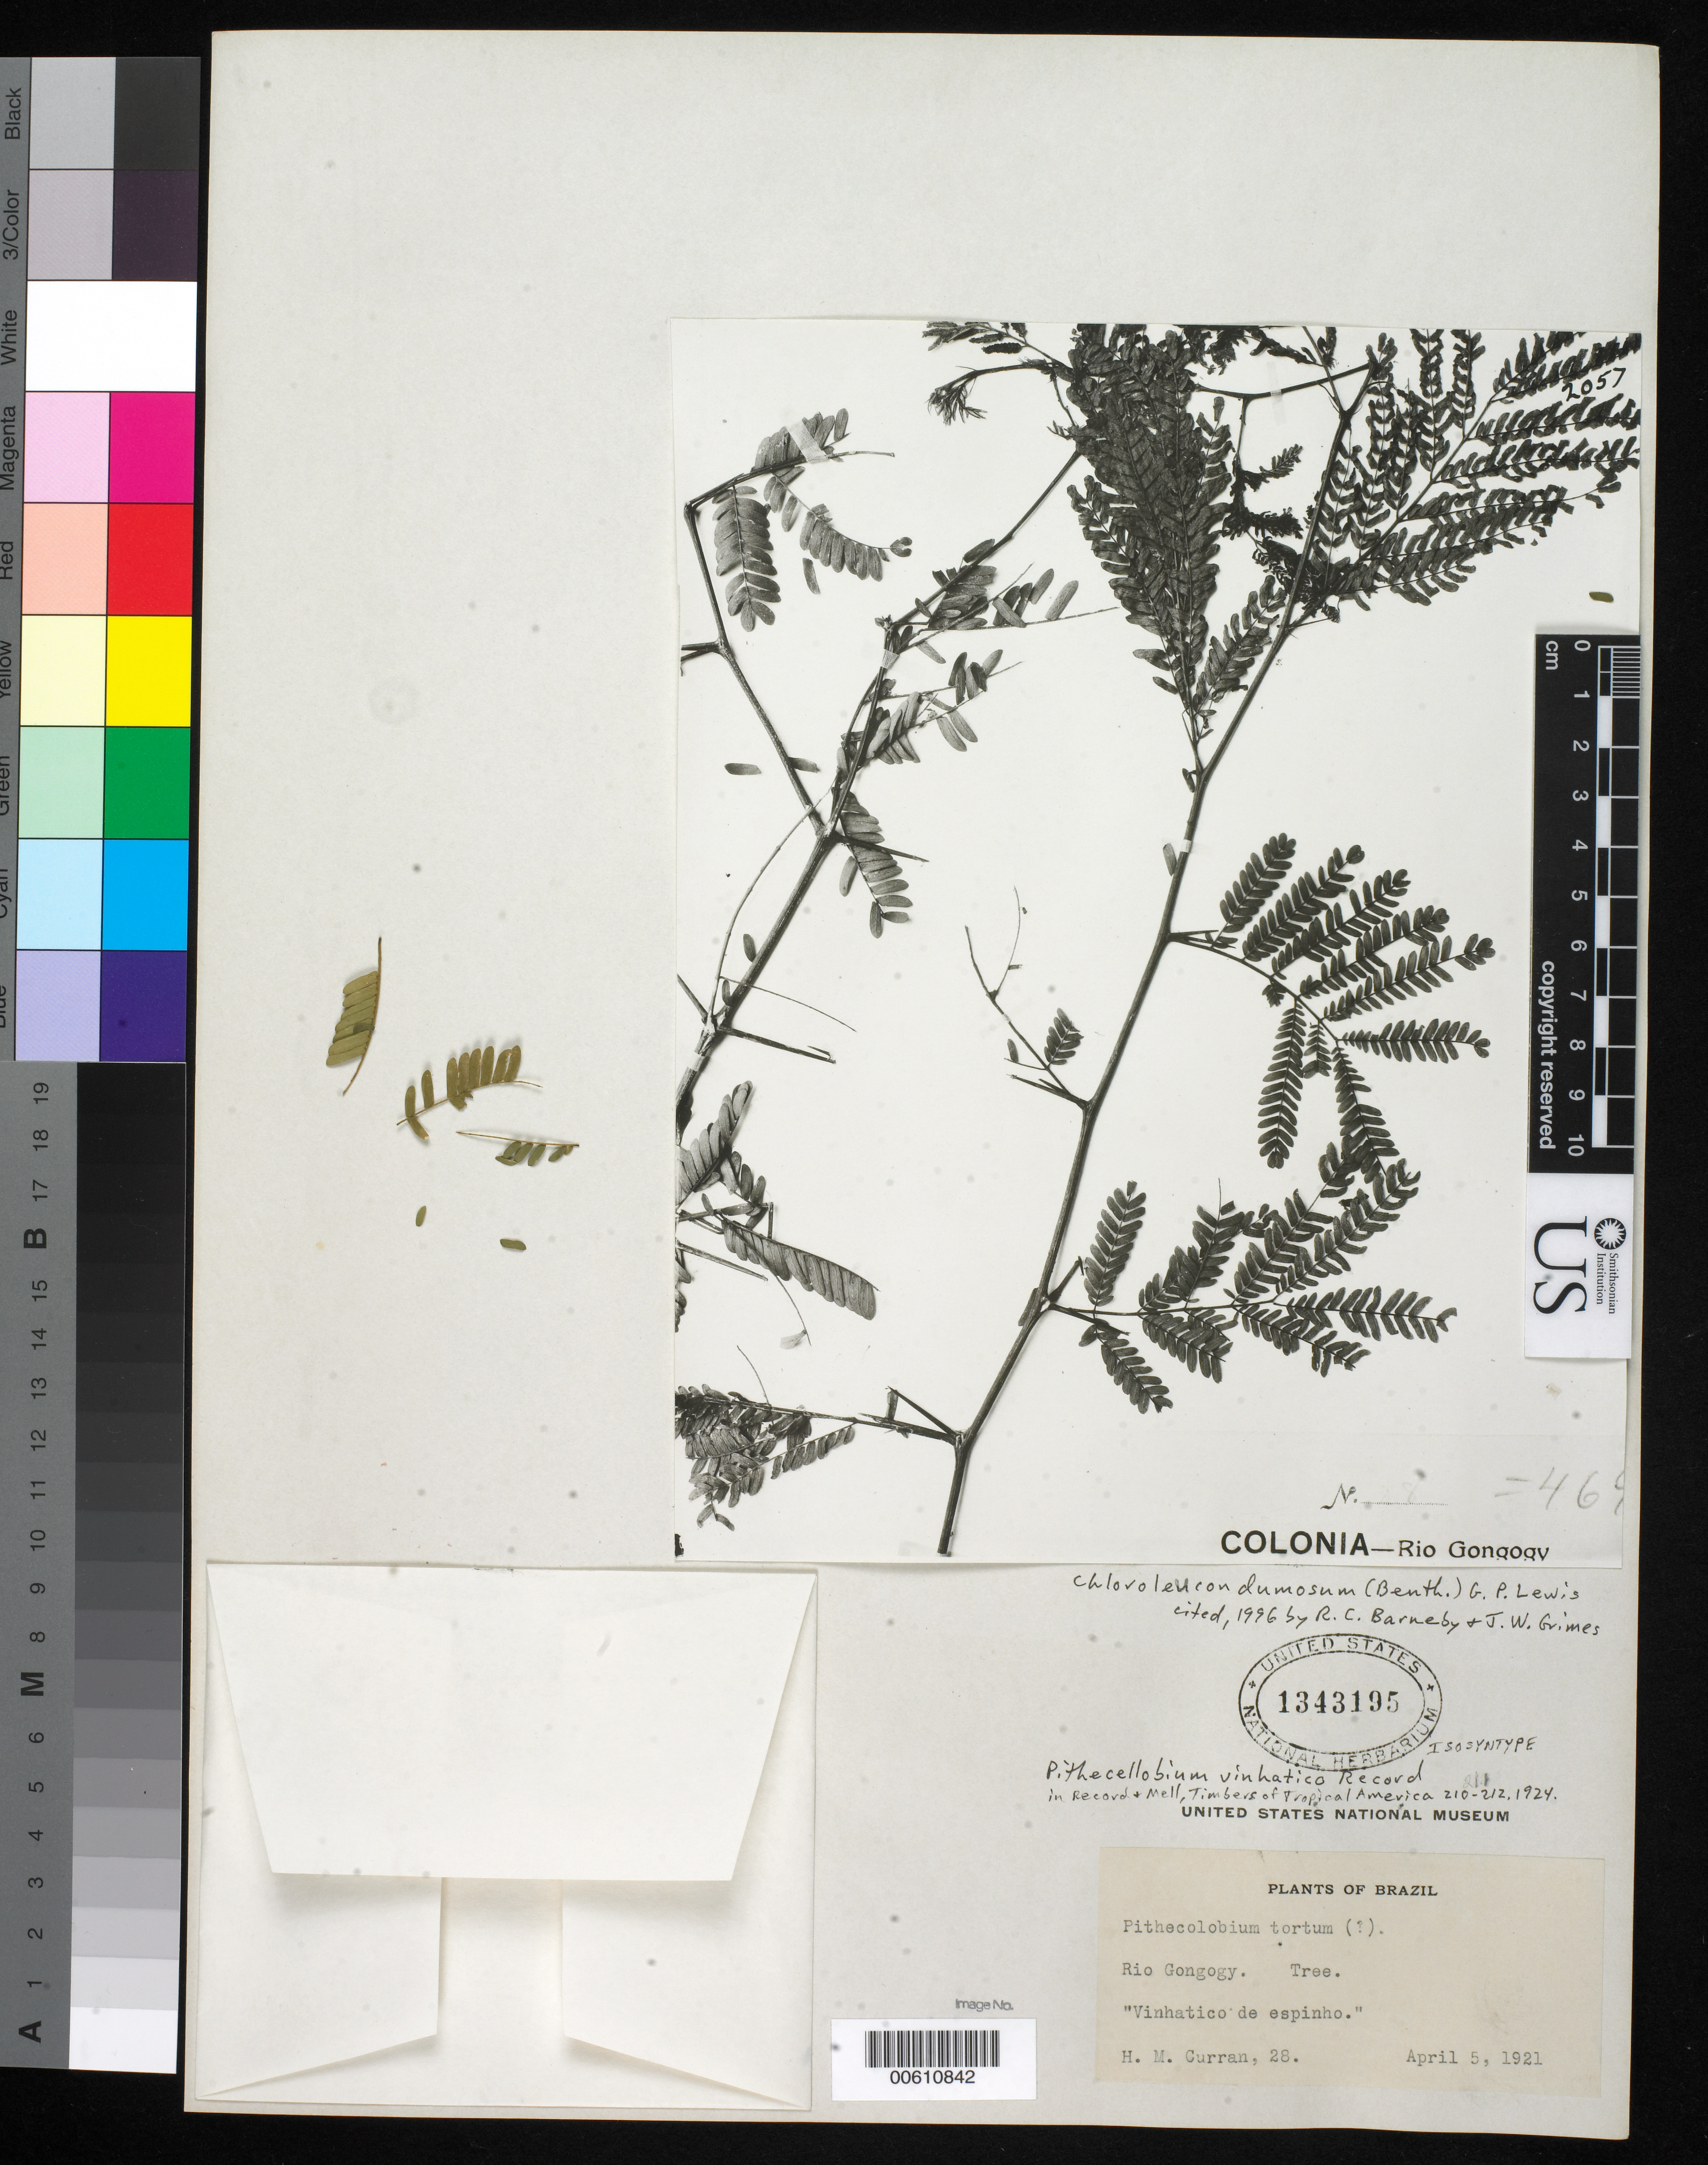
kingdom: Plantae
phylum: Tracheophyta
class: Magnoliopsida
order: Fabales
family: Fabaceae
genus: Pithecellobium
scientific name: Pithecellobium vinhatico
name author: Record in Record & Mell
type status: Isosyntype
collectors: H. M. Curran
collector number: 28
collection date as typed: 05 Apr 1921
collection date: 1921-04-05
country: Brazil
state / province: Bahia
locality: Rio Gongogy, Vinhatico de espinho.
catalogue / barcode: US 1343195